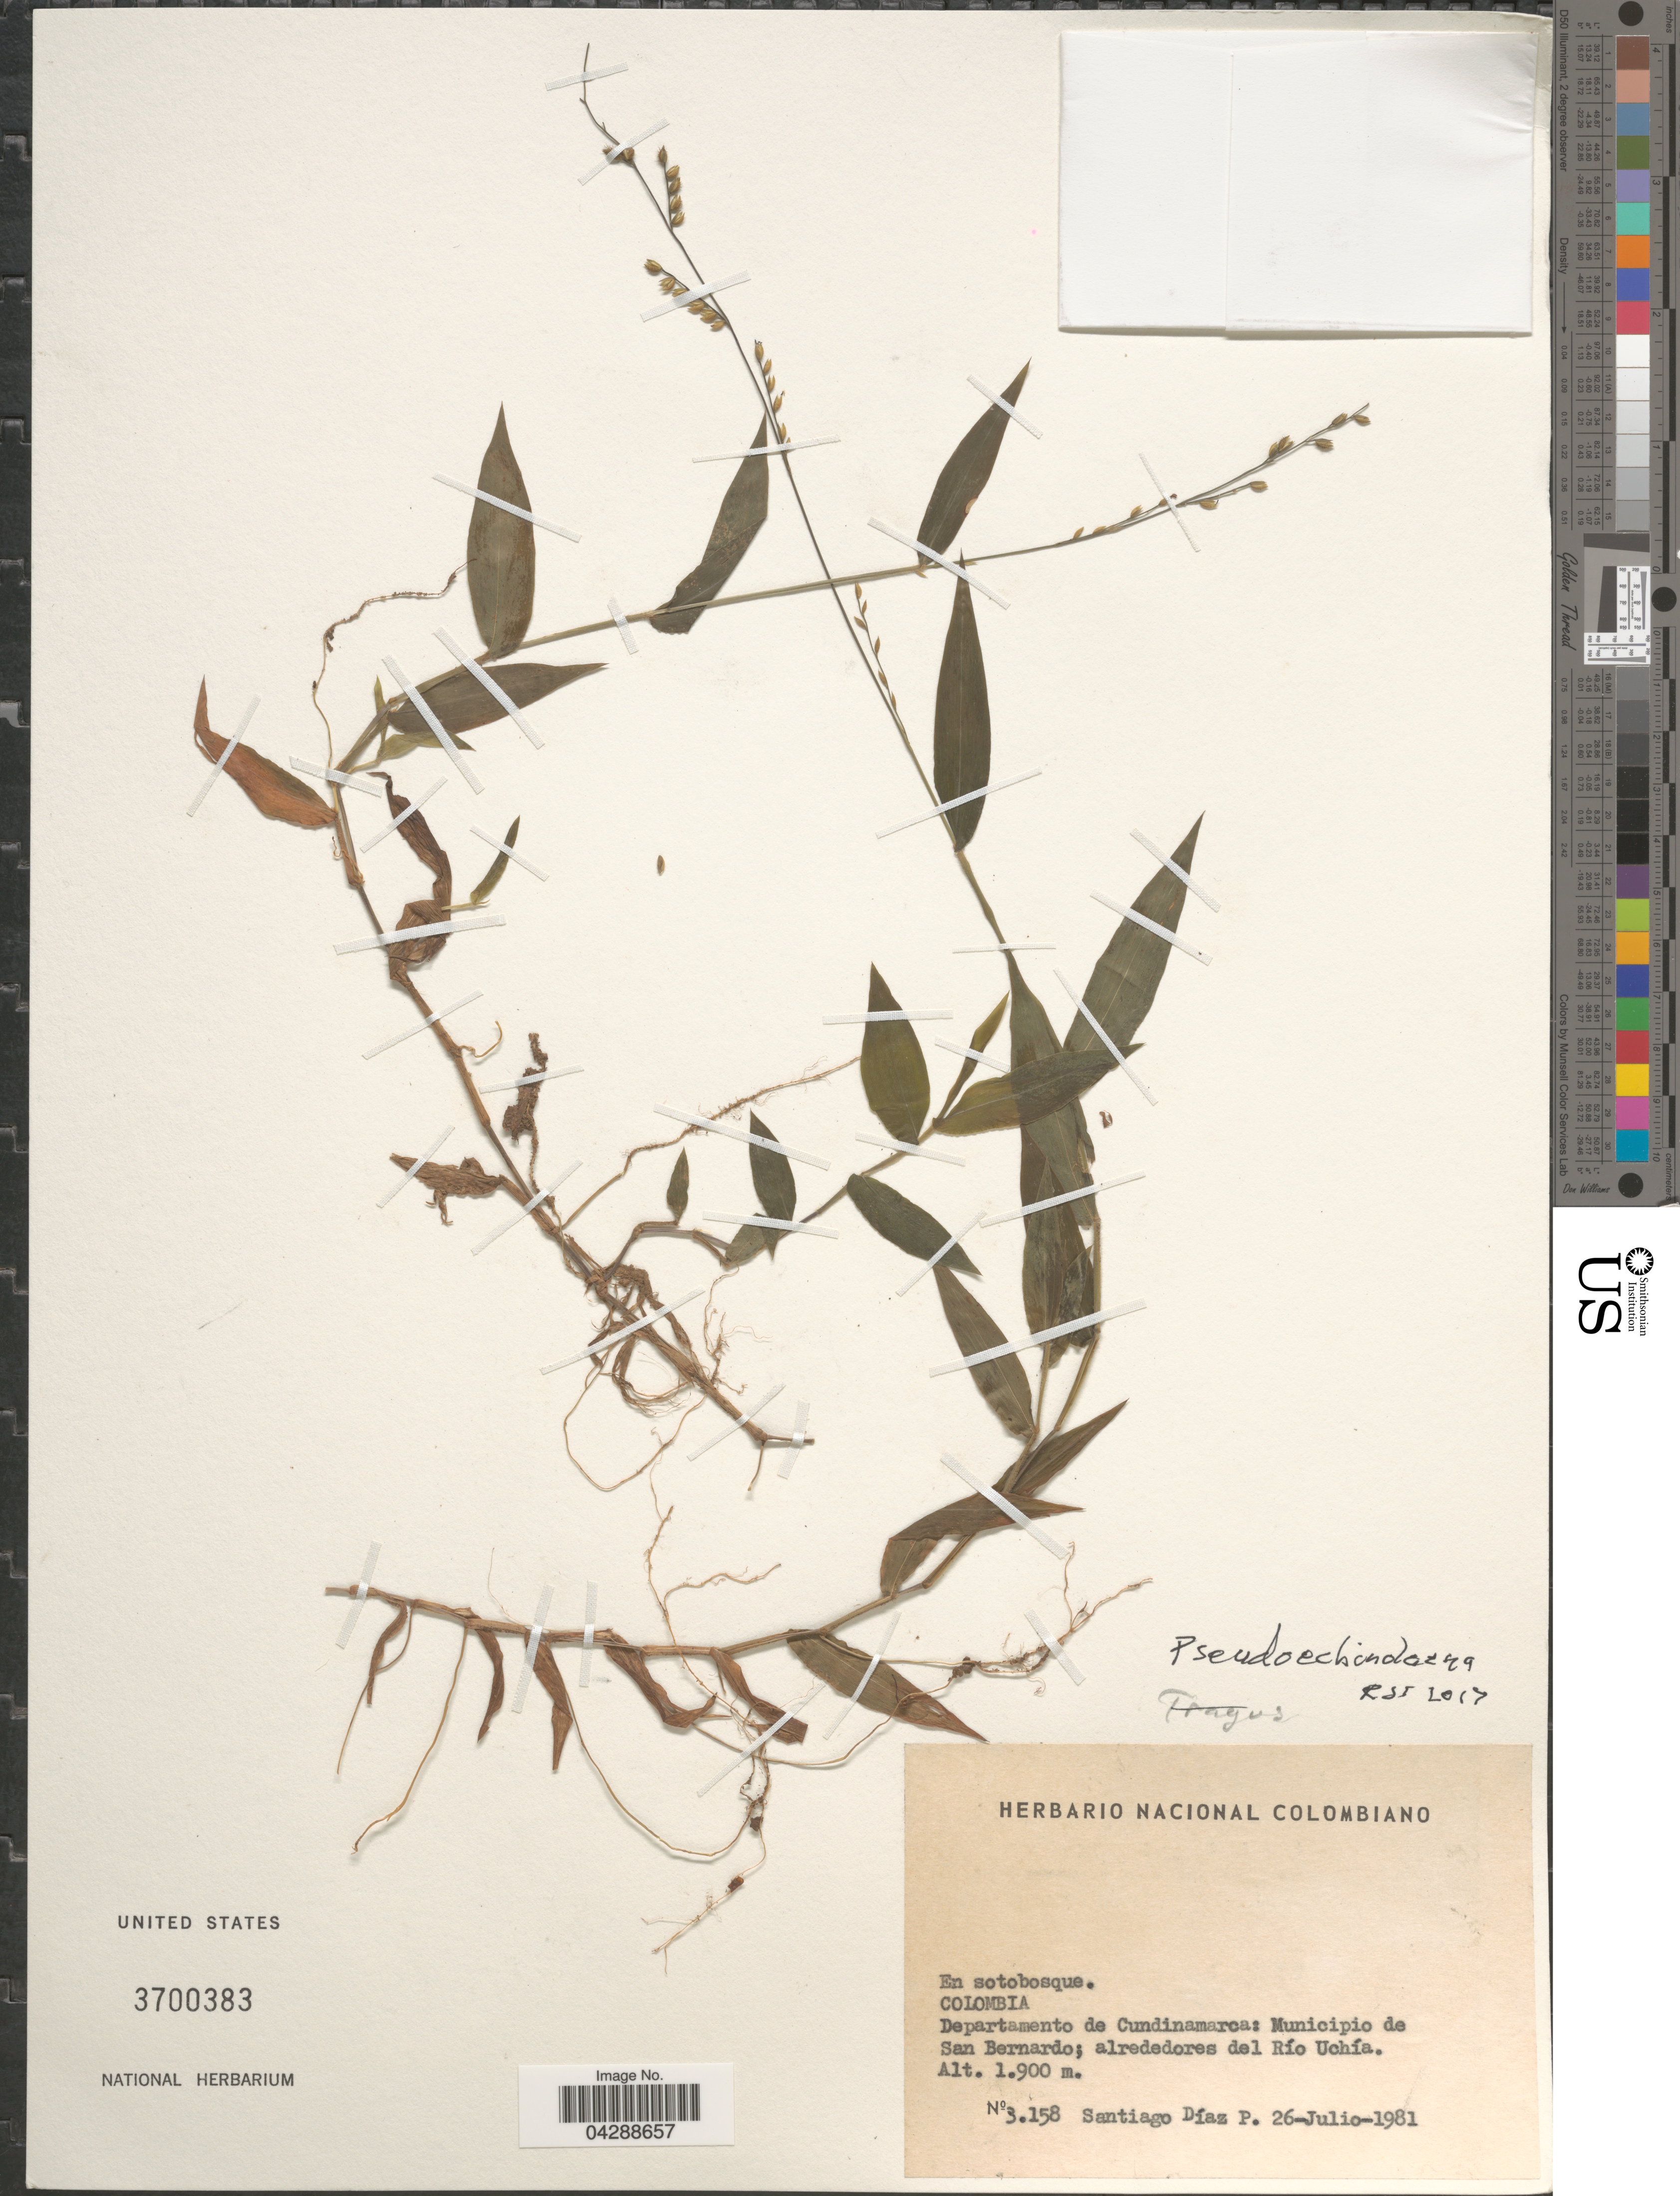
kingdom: Plantae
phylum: Tracheophyta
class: Liliopsida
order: Poales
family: Poaceae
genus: Pseudechinolaena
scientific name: Pseudechinolaena polystachya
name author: (Kunth) Stapf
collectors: S. Diaz P.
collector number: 3158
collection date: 1981-07-26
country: Colombia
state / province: Cundinamarca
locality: Departamento de Cundinamarca: Municipio de San Bernardo; alrededores del Río Uchía.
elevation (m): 1900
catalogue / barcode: US 3700383